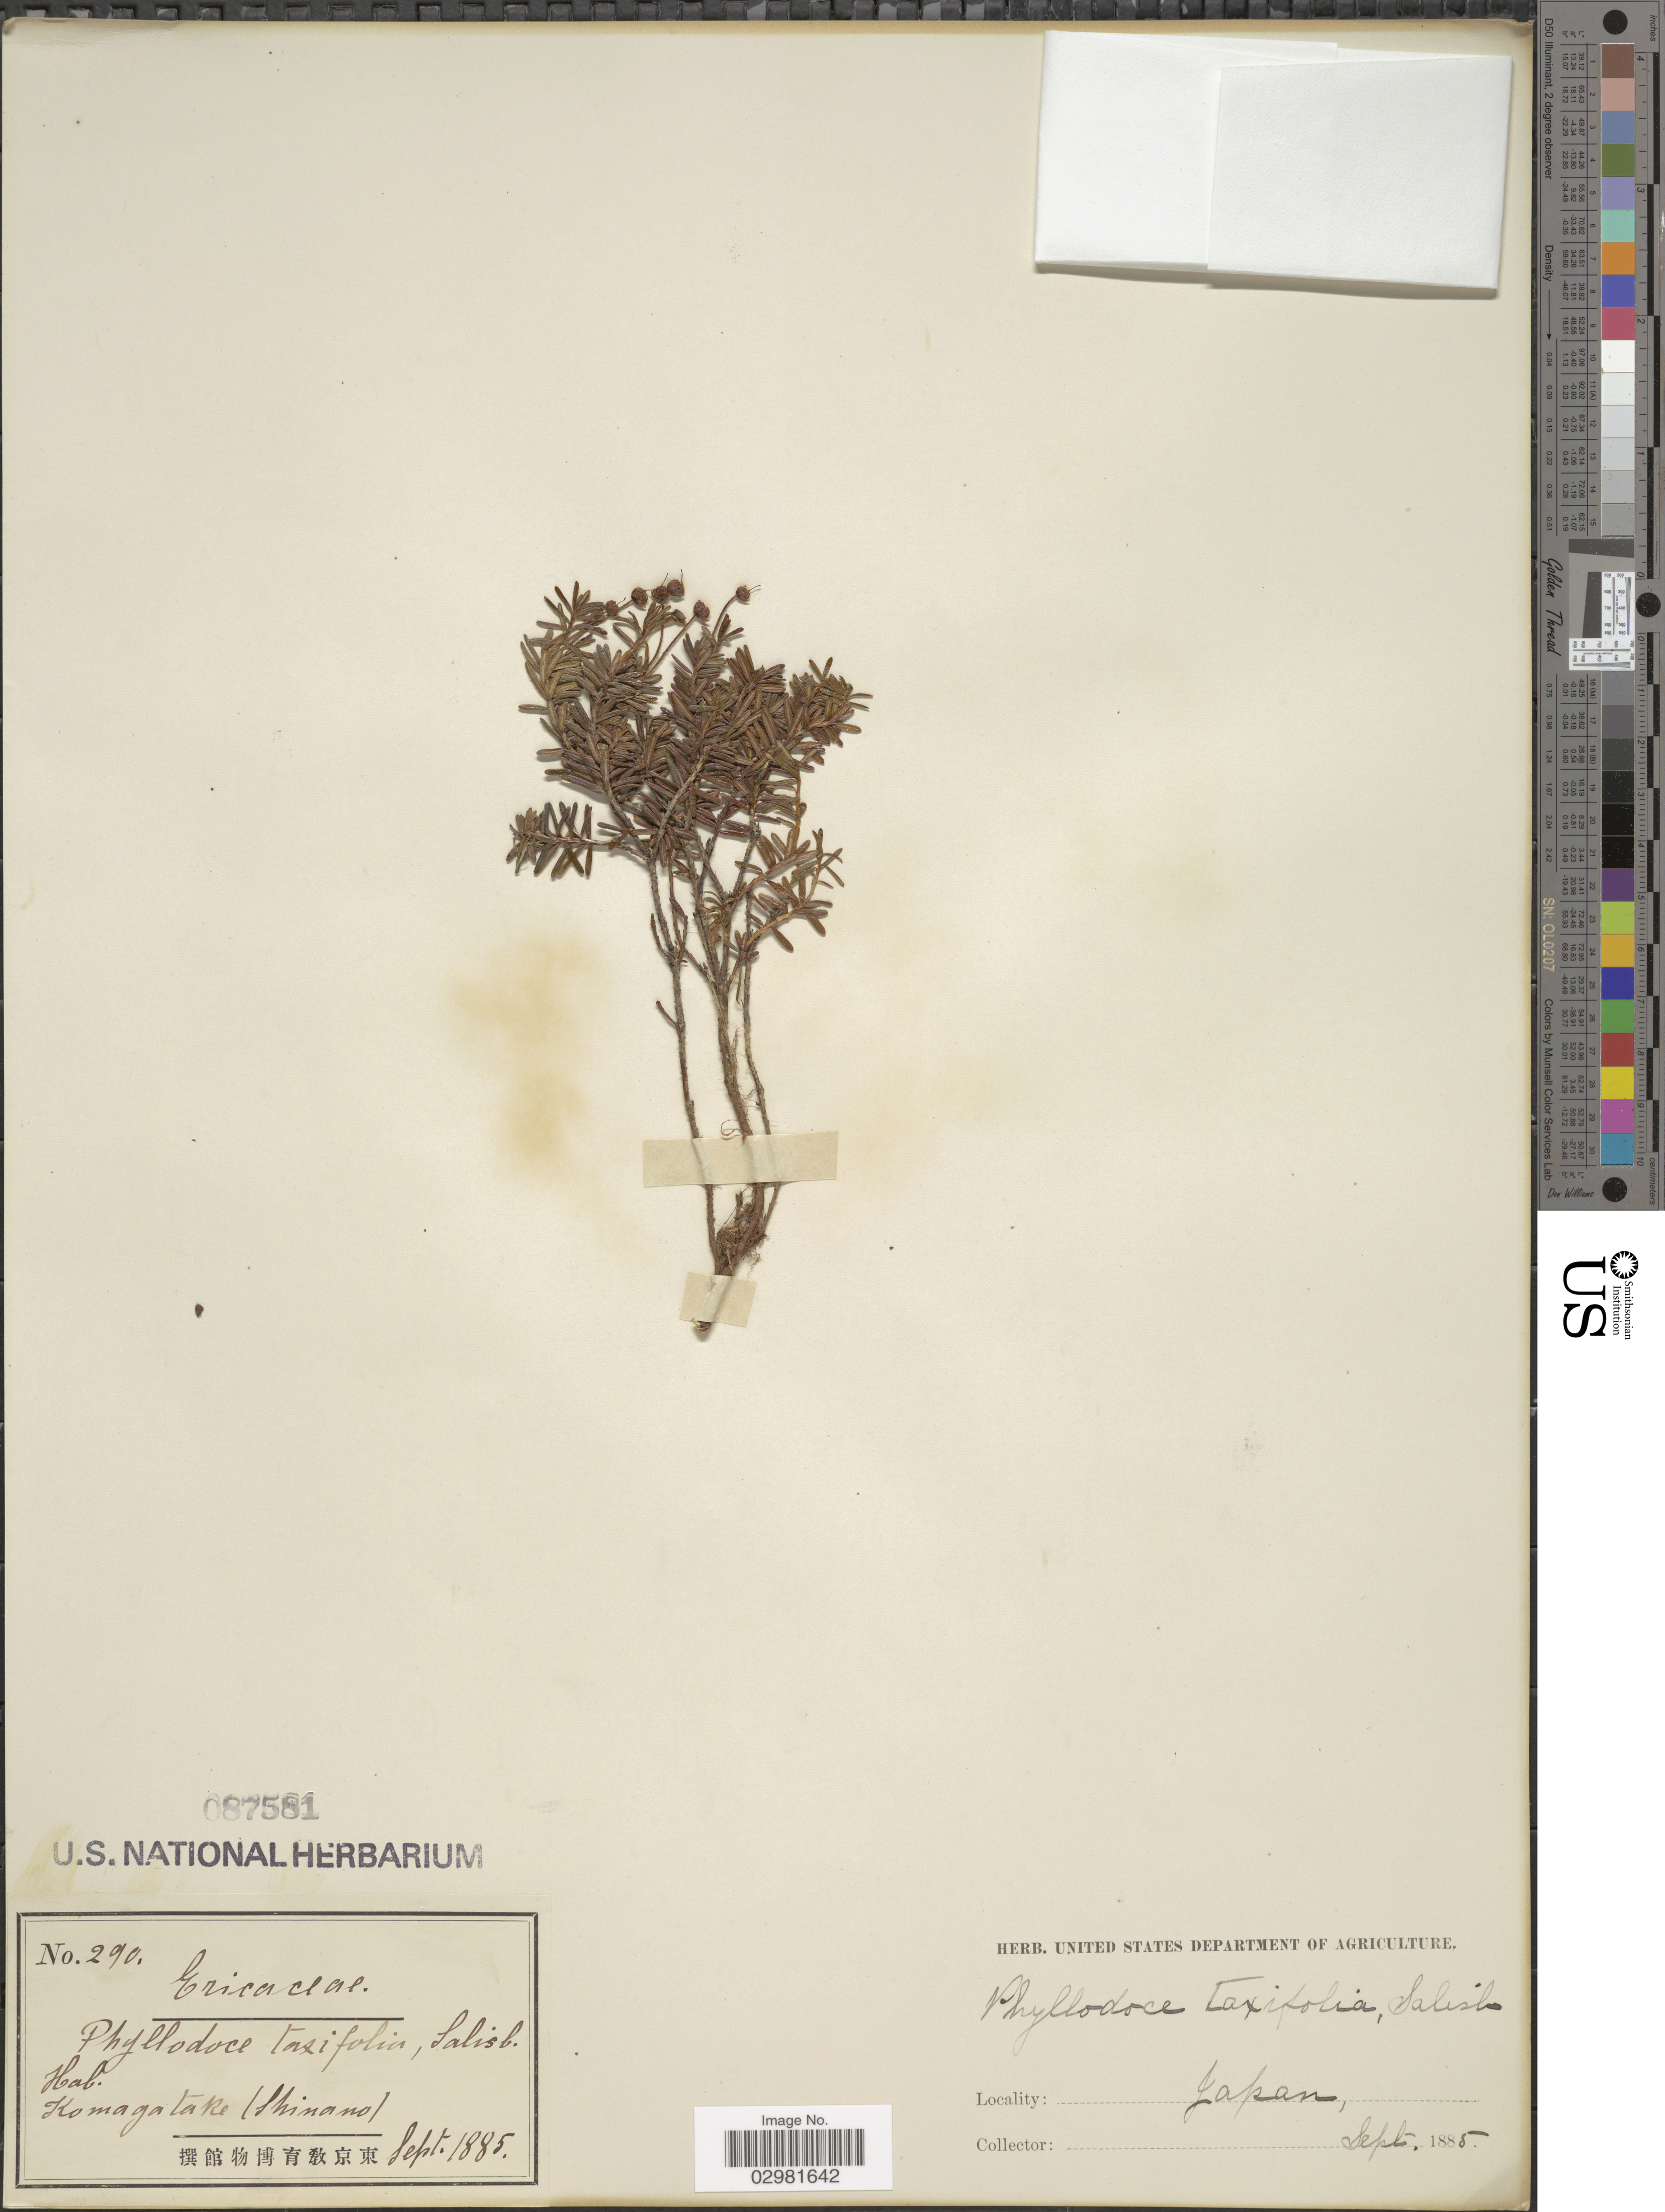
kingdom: Plantae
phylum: Tracheophyta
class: Magnoliopsida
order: Ericales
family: Ericaceae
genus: Phyllodoce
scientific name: Phyllodoce taxifolia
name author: Salisb.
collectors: ex herb. U. S. Department of Agriculture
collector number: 290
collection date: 1885-09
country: Japan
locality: Komagatake (Shinano).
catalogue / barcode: US 87581